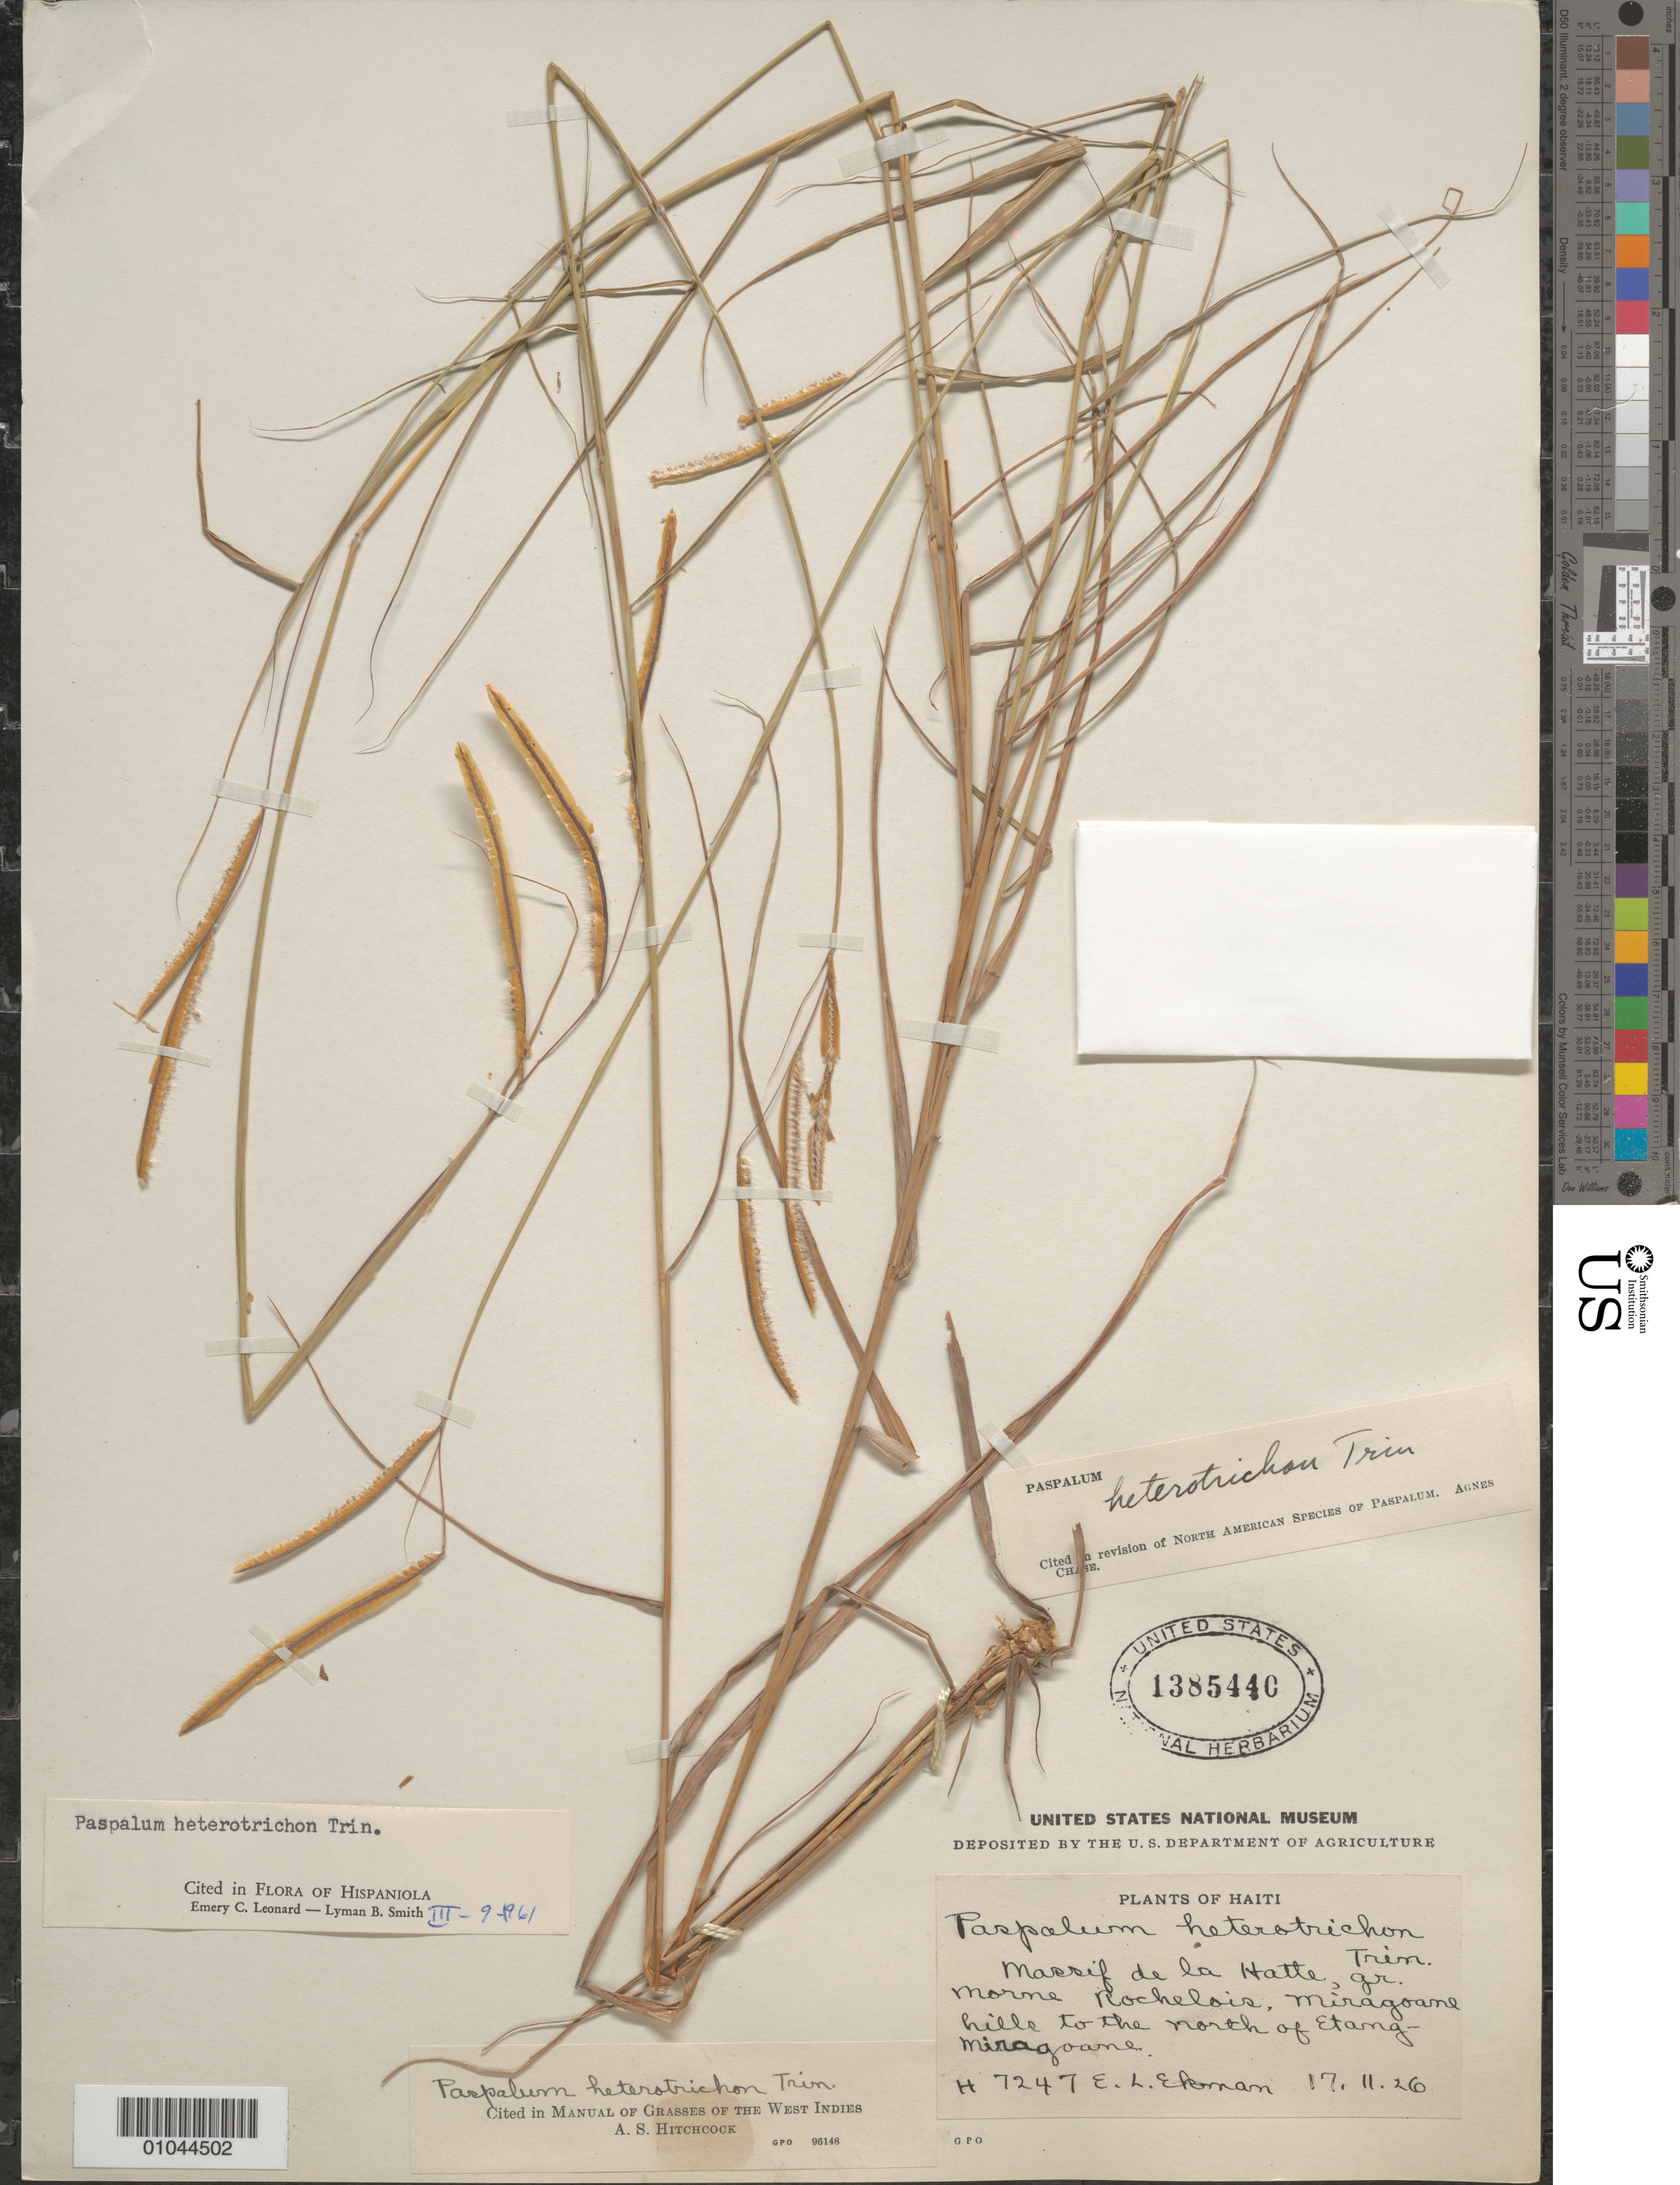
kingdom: Plantae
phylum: Tracheophyta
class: Liliopsida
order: Poales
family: Poaceae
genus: Paspalum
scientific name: Paspalum heterotrichum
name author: Trin.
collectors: E. L. Ekman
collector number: H 7247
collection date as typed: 17 Nov 1926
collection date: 1926-11-17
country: Haiti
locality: Massif de la Hatte, Gr. Morne Rochelais, Miragoane hills to the N of Etang-Miragoane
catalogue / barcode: US 1385440